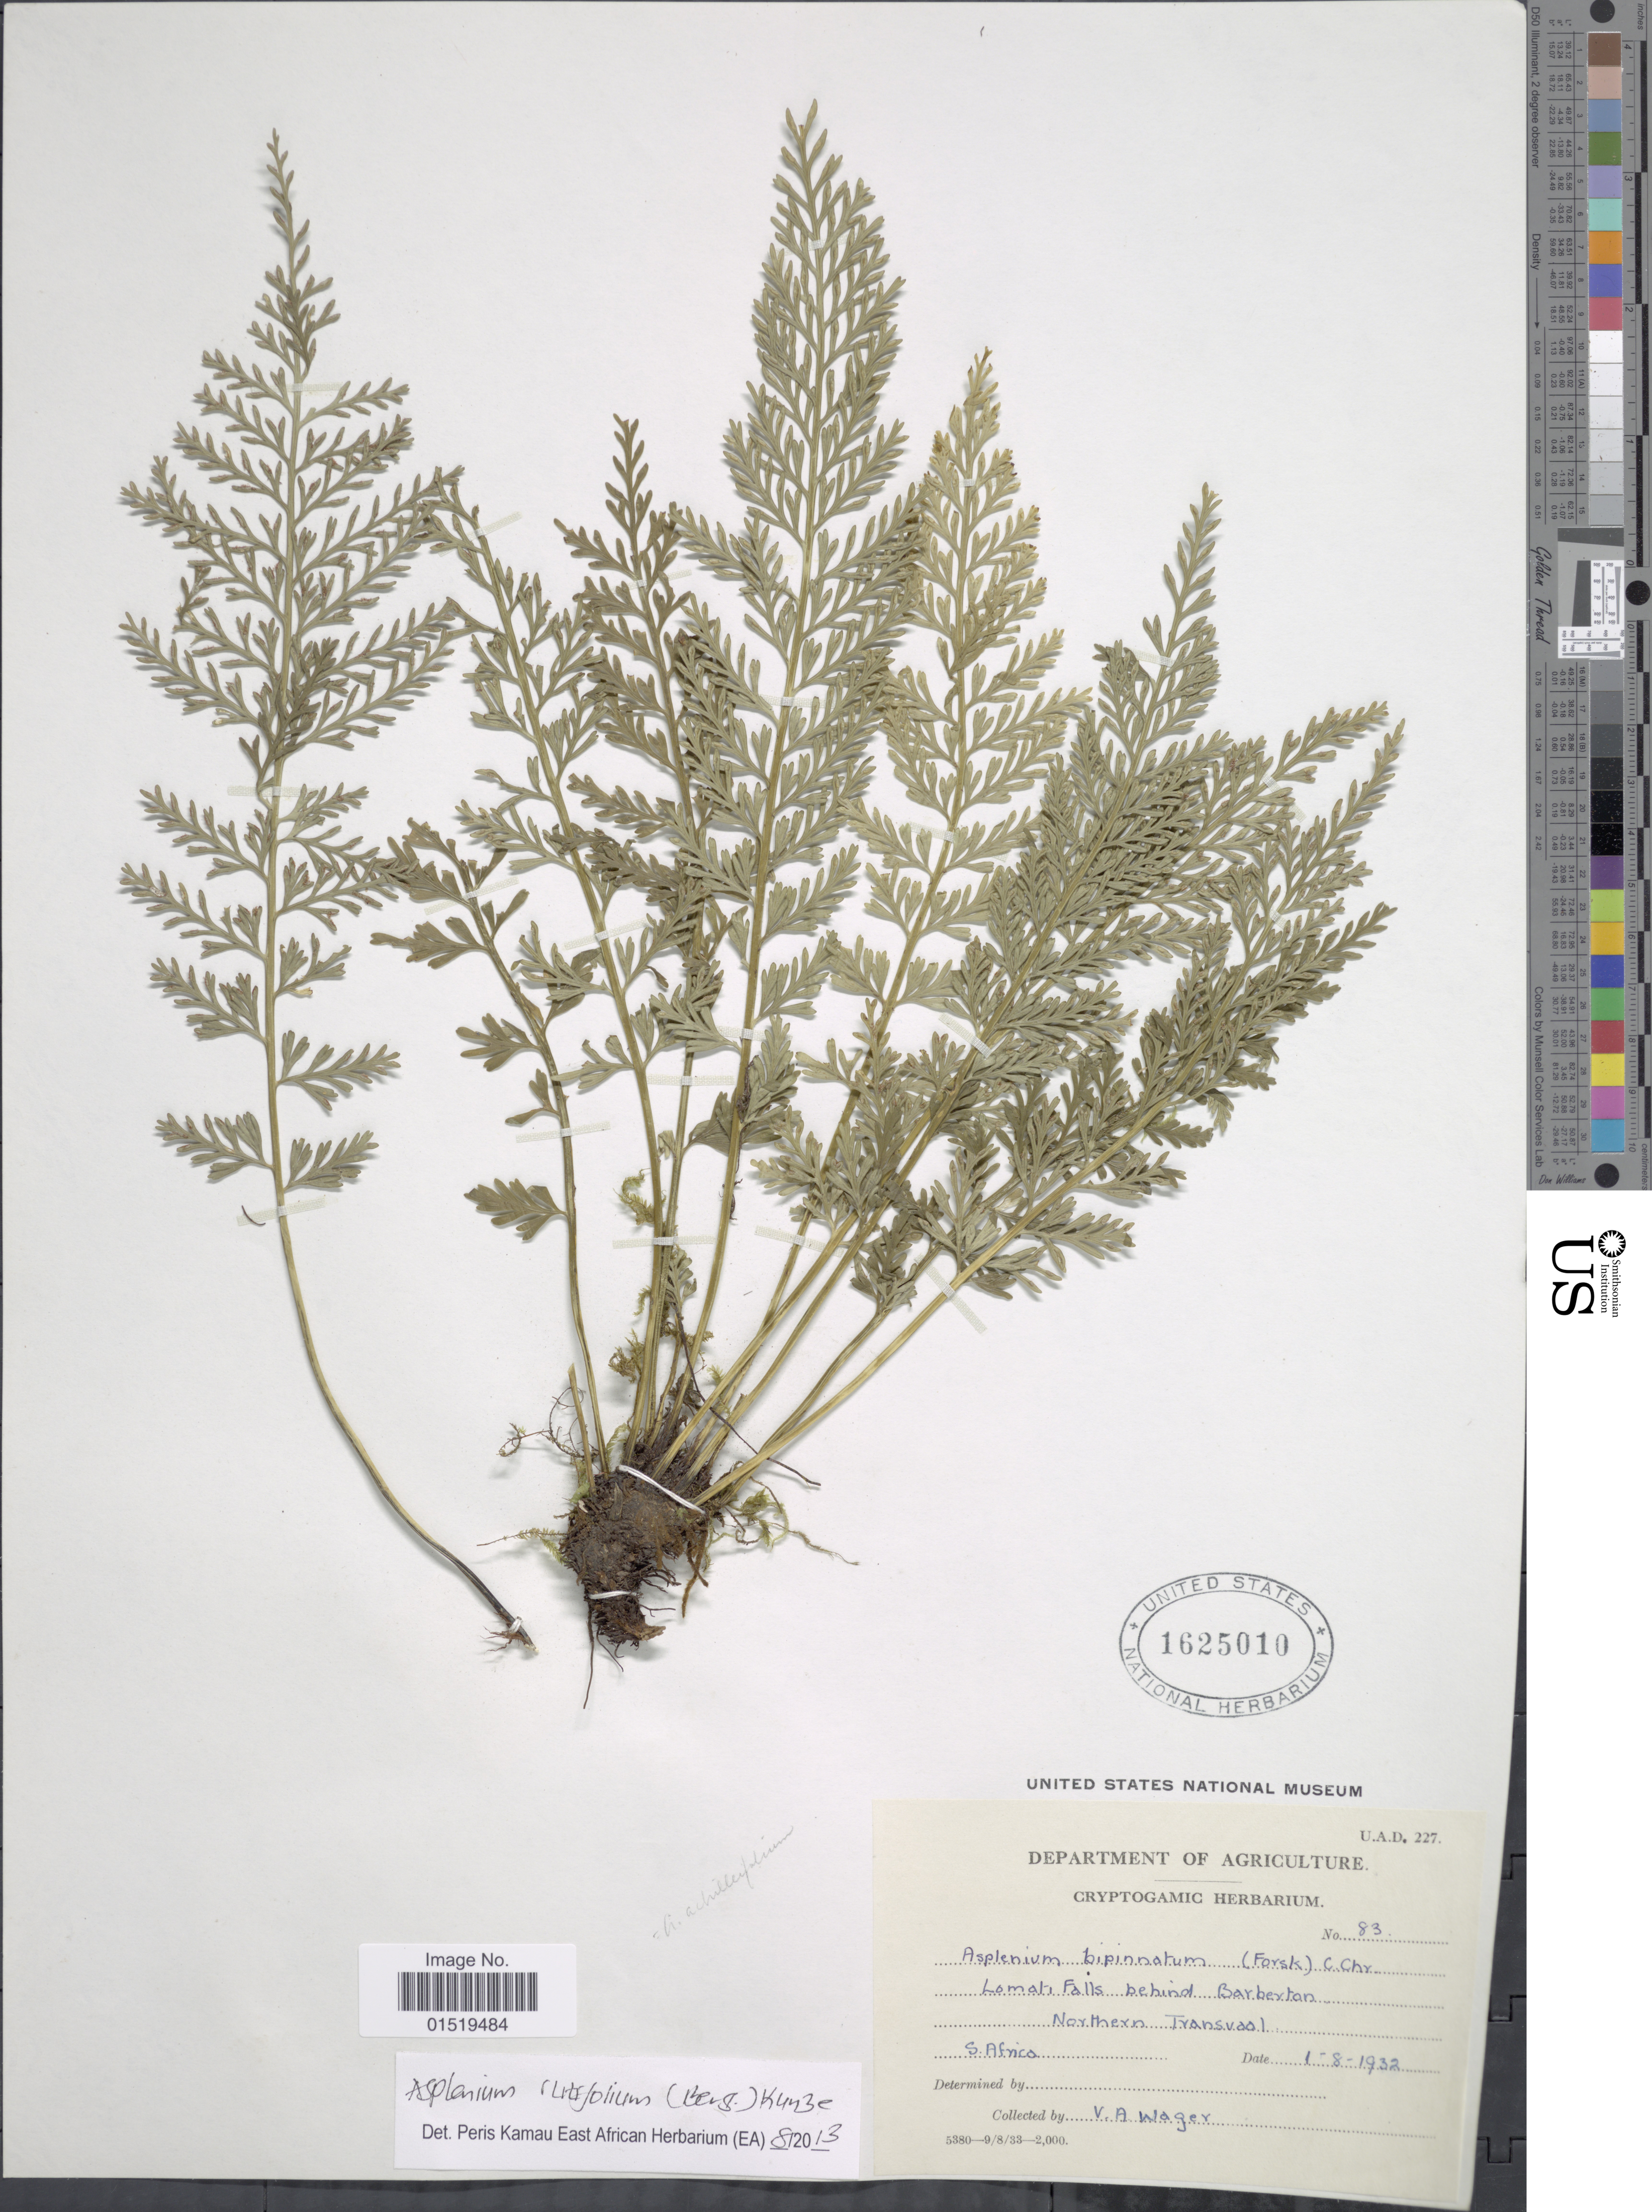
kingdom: Plantae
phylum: Tracheophyta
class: Polypodiopsida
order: Polypodiales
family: Aspleniaceae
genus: Asplenium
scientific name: Asplenium rutifolium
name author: (P.J. Bergius) Kunze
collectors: Wager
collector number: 83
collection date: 1932-08-01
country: South Africa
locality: Lomati Falls behind Barberton, Northern Transvaal.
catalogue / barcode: US 1625010